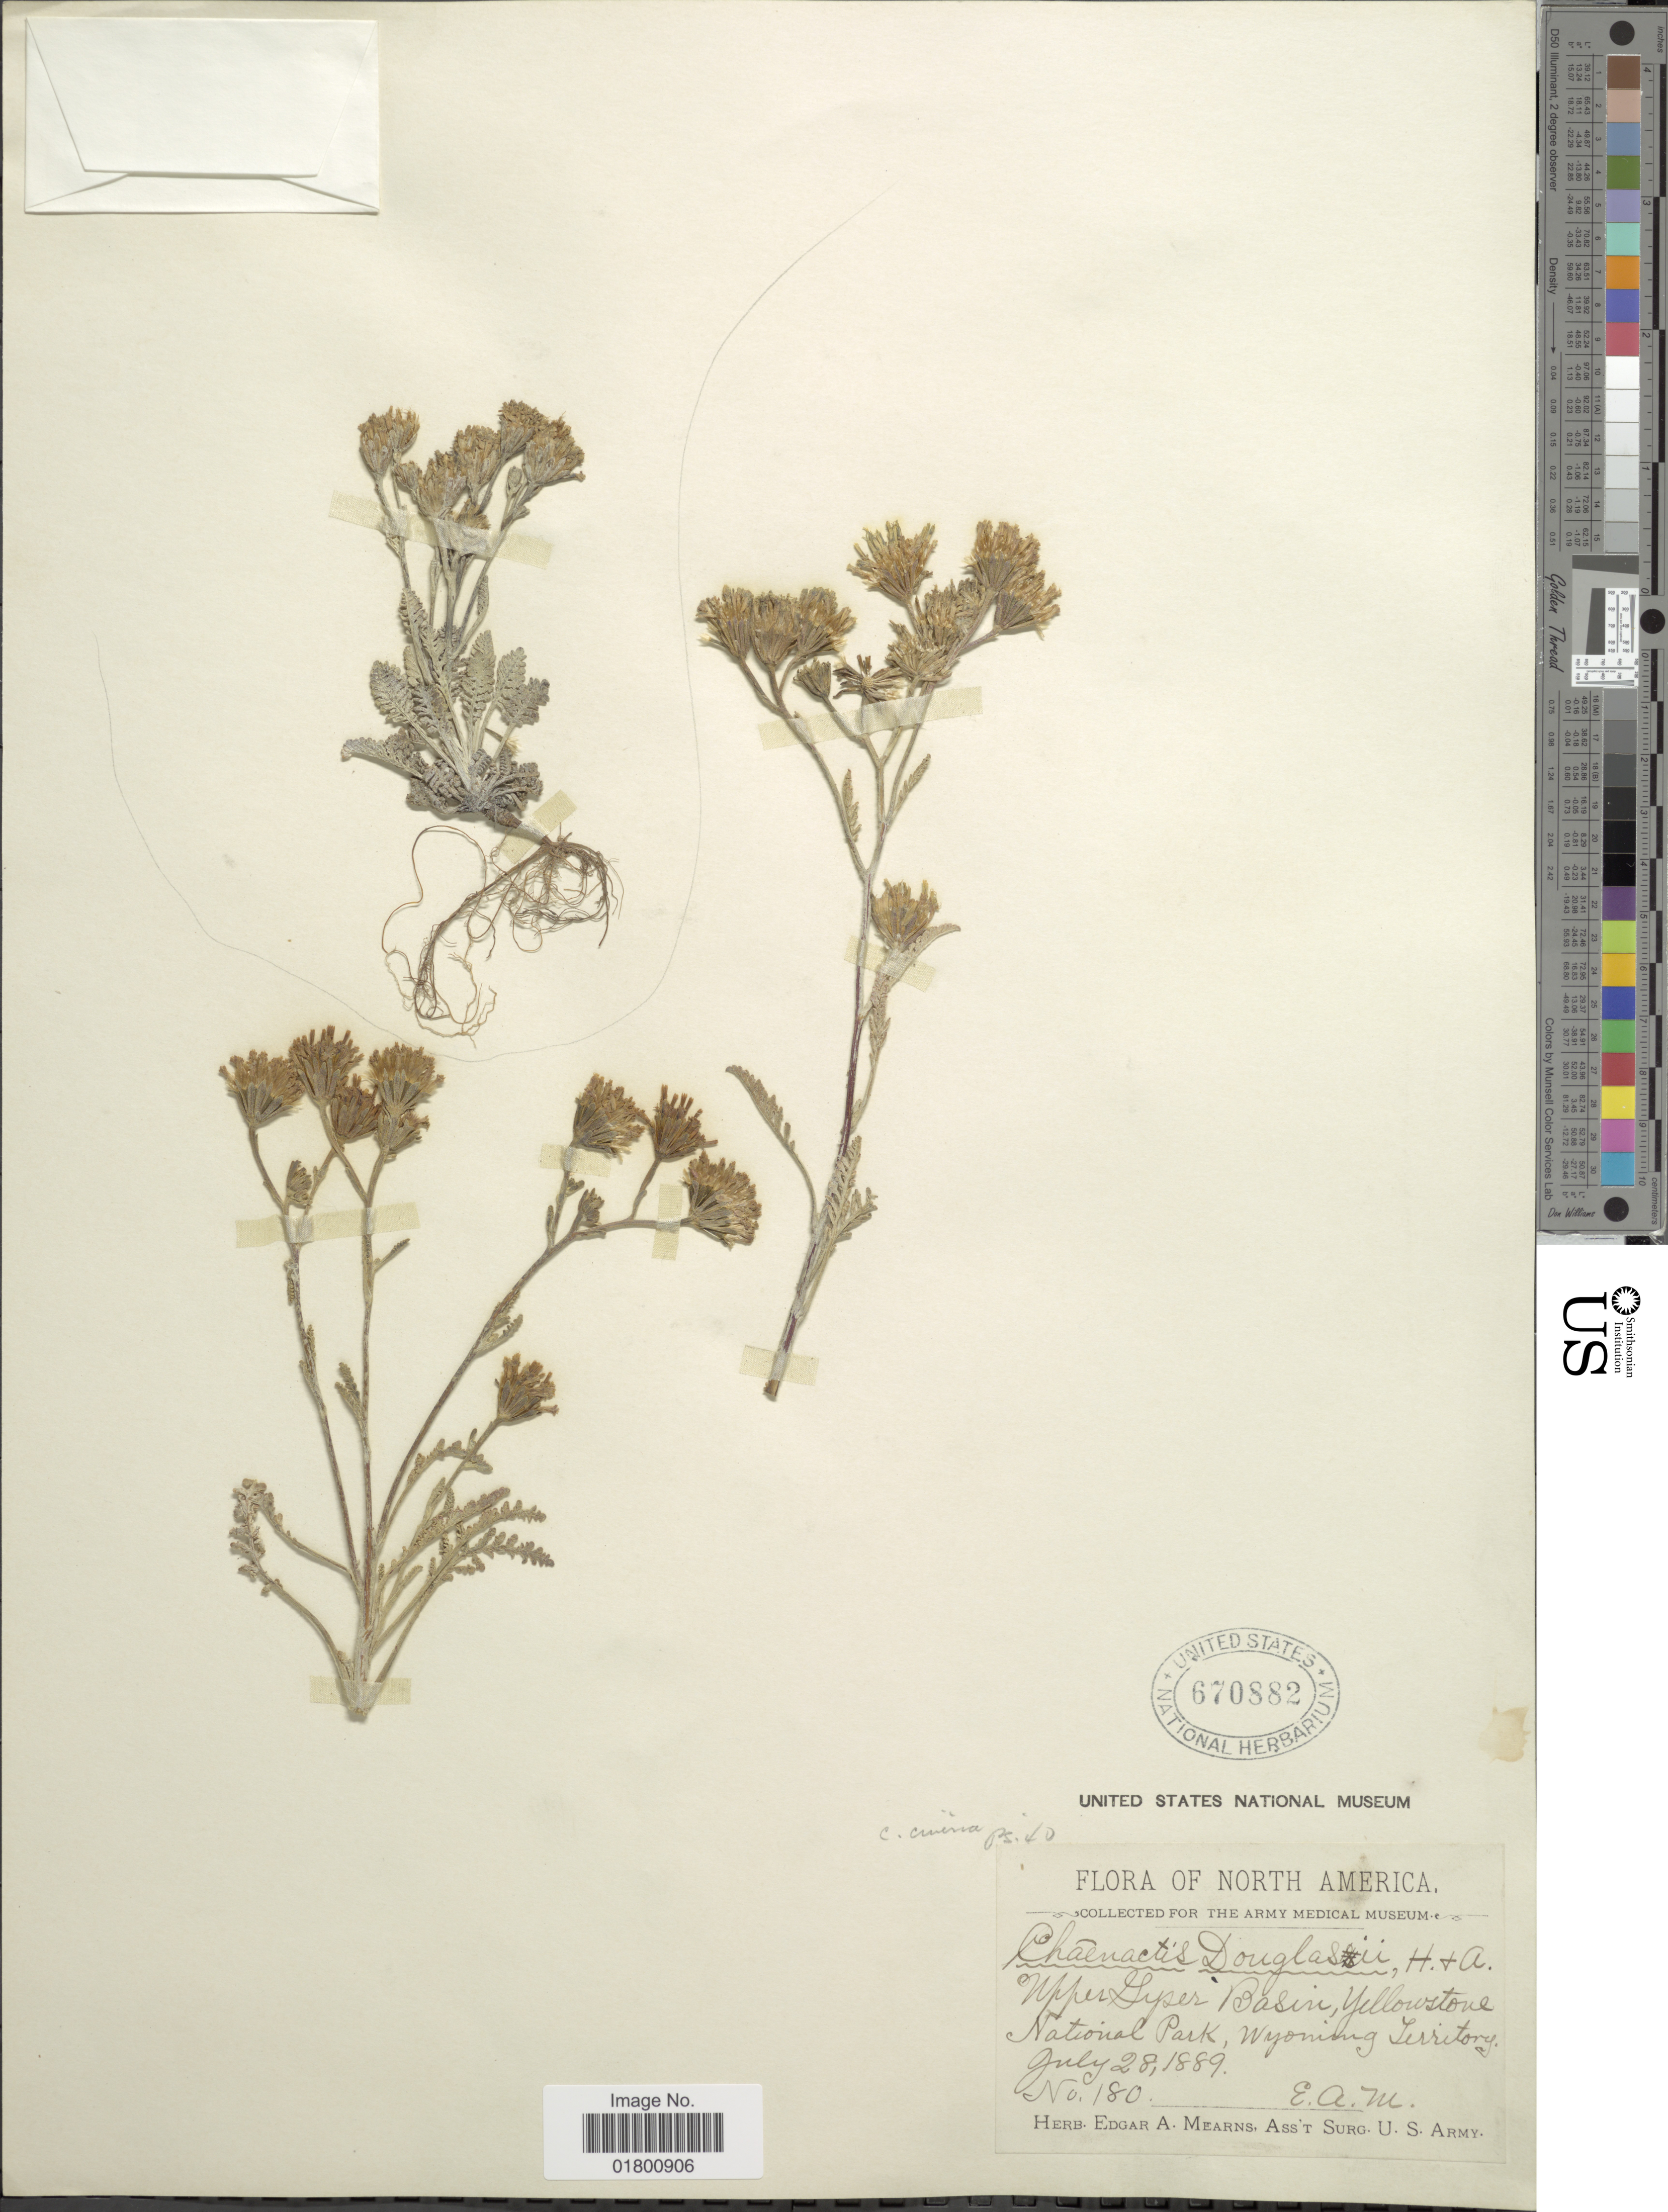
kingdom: Plantae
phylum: Tracheophyta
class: Magnoliopsida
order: Asterales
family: Asteraceae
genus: Chaenactis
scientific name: Chaenactis cinerea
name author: Stockw.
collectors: E. A. Mearns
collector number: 180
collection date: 1889-07-28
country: United States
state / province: Wyoming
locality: North America, Upper Giper Basiri, Yellowstone National Park, Wyoming Territory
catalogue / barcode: US 670882